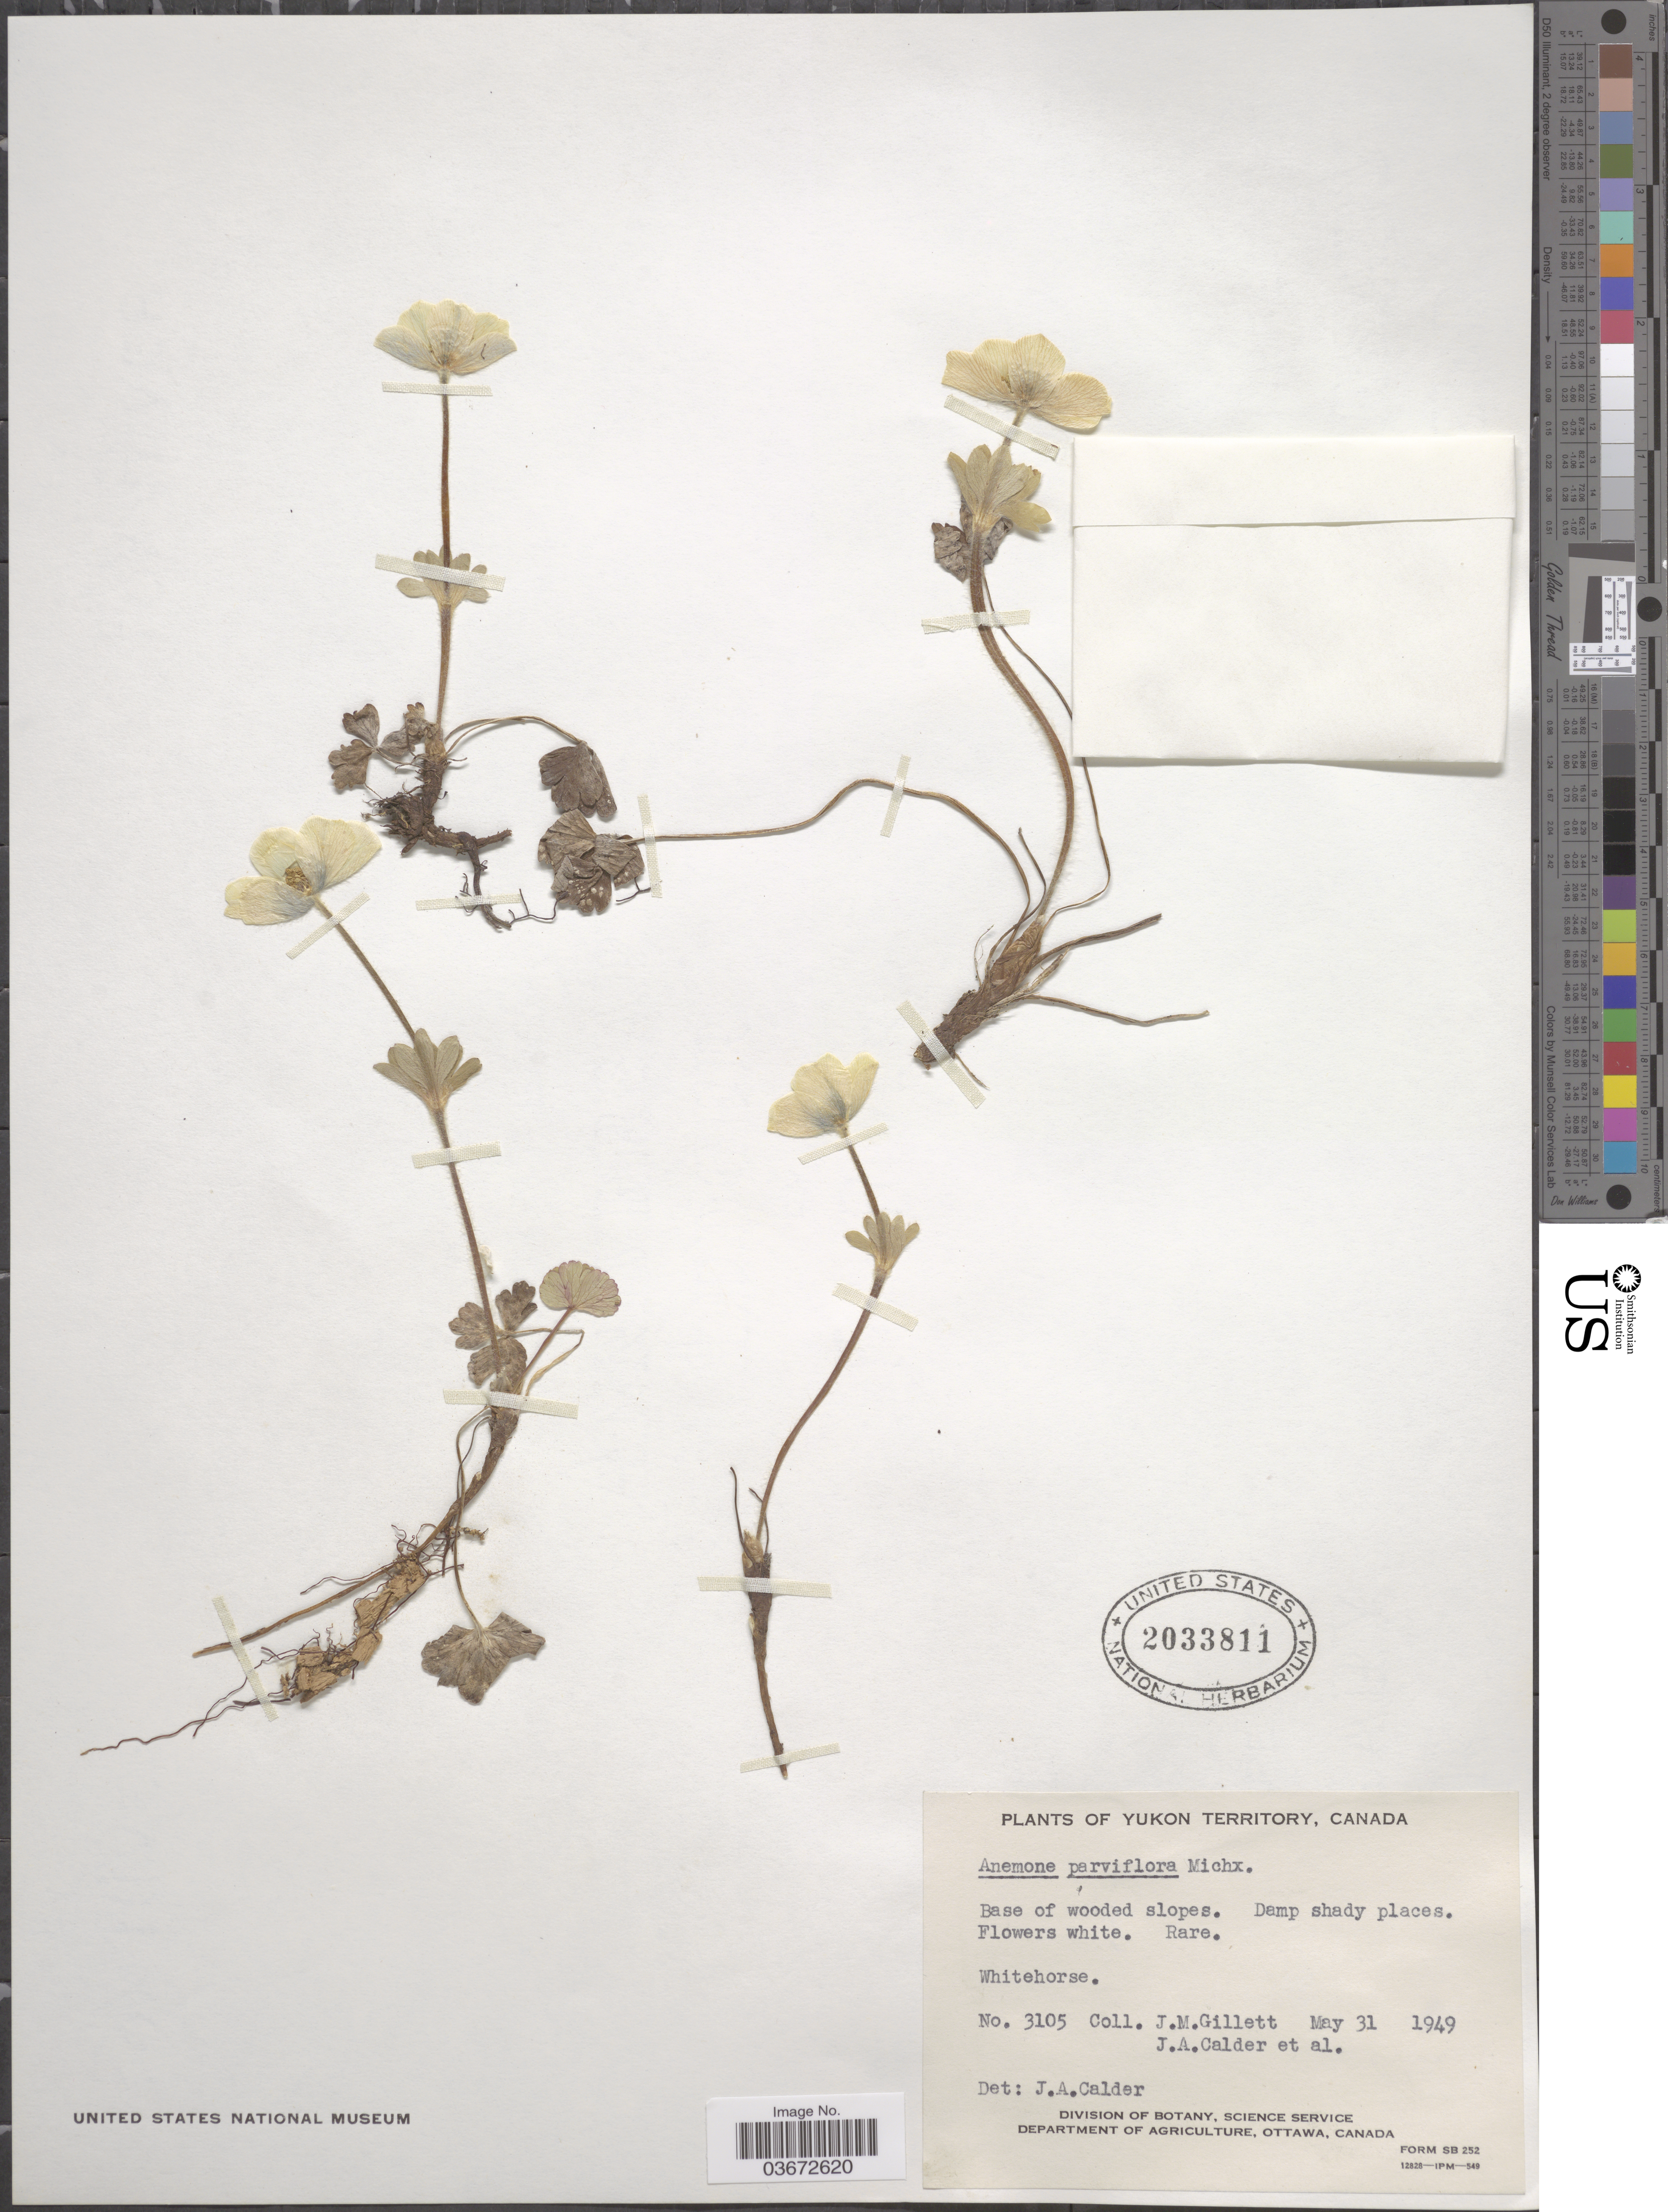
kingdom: Plantae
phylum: Tracheophyta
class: Magnoliopsida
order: Ranunculales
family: Ranunculaceae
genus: Anemone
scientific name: Anemone parviflora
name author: Michx.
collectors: J. M. Gillett, J. A. Calder & et al.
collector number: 3105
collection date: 1949-05-31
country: Canada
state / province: Yukon Territory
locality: Whitehorse.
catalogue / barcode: US 2033811